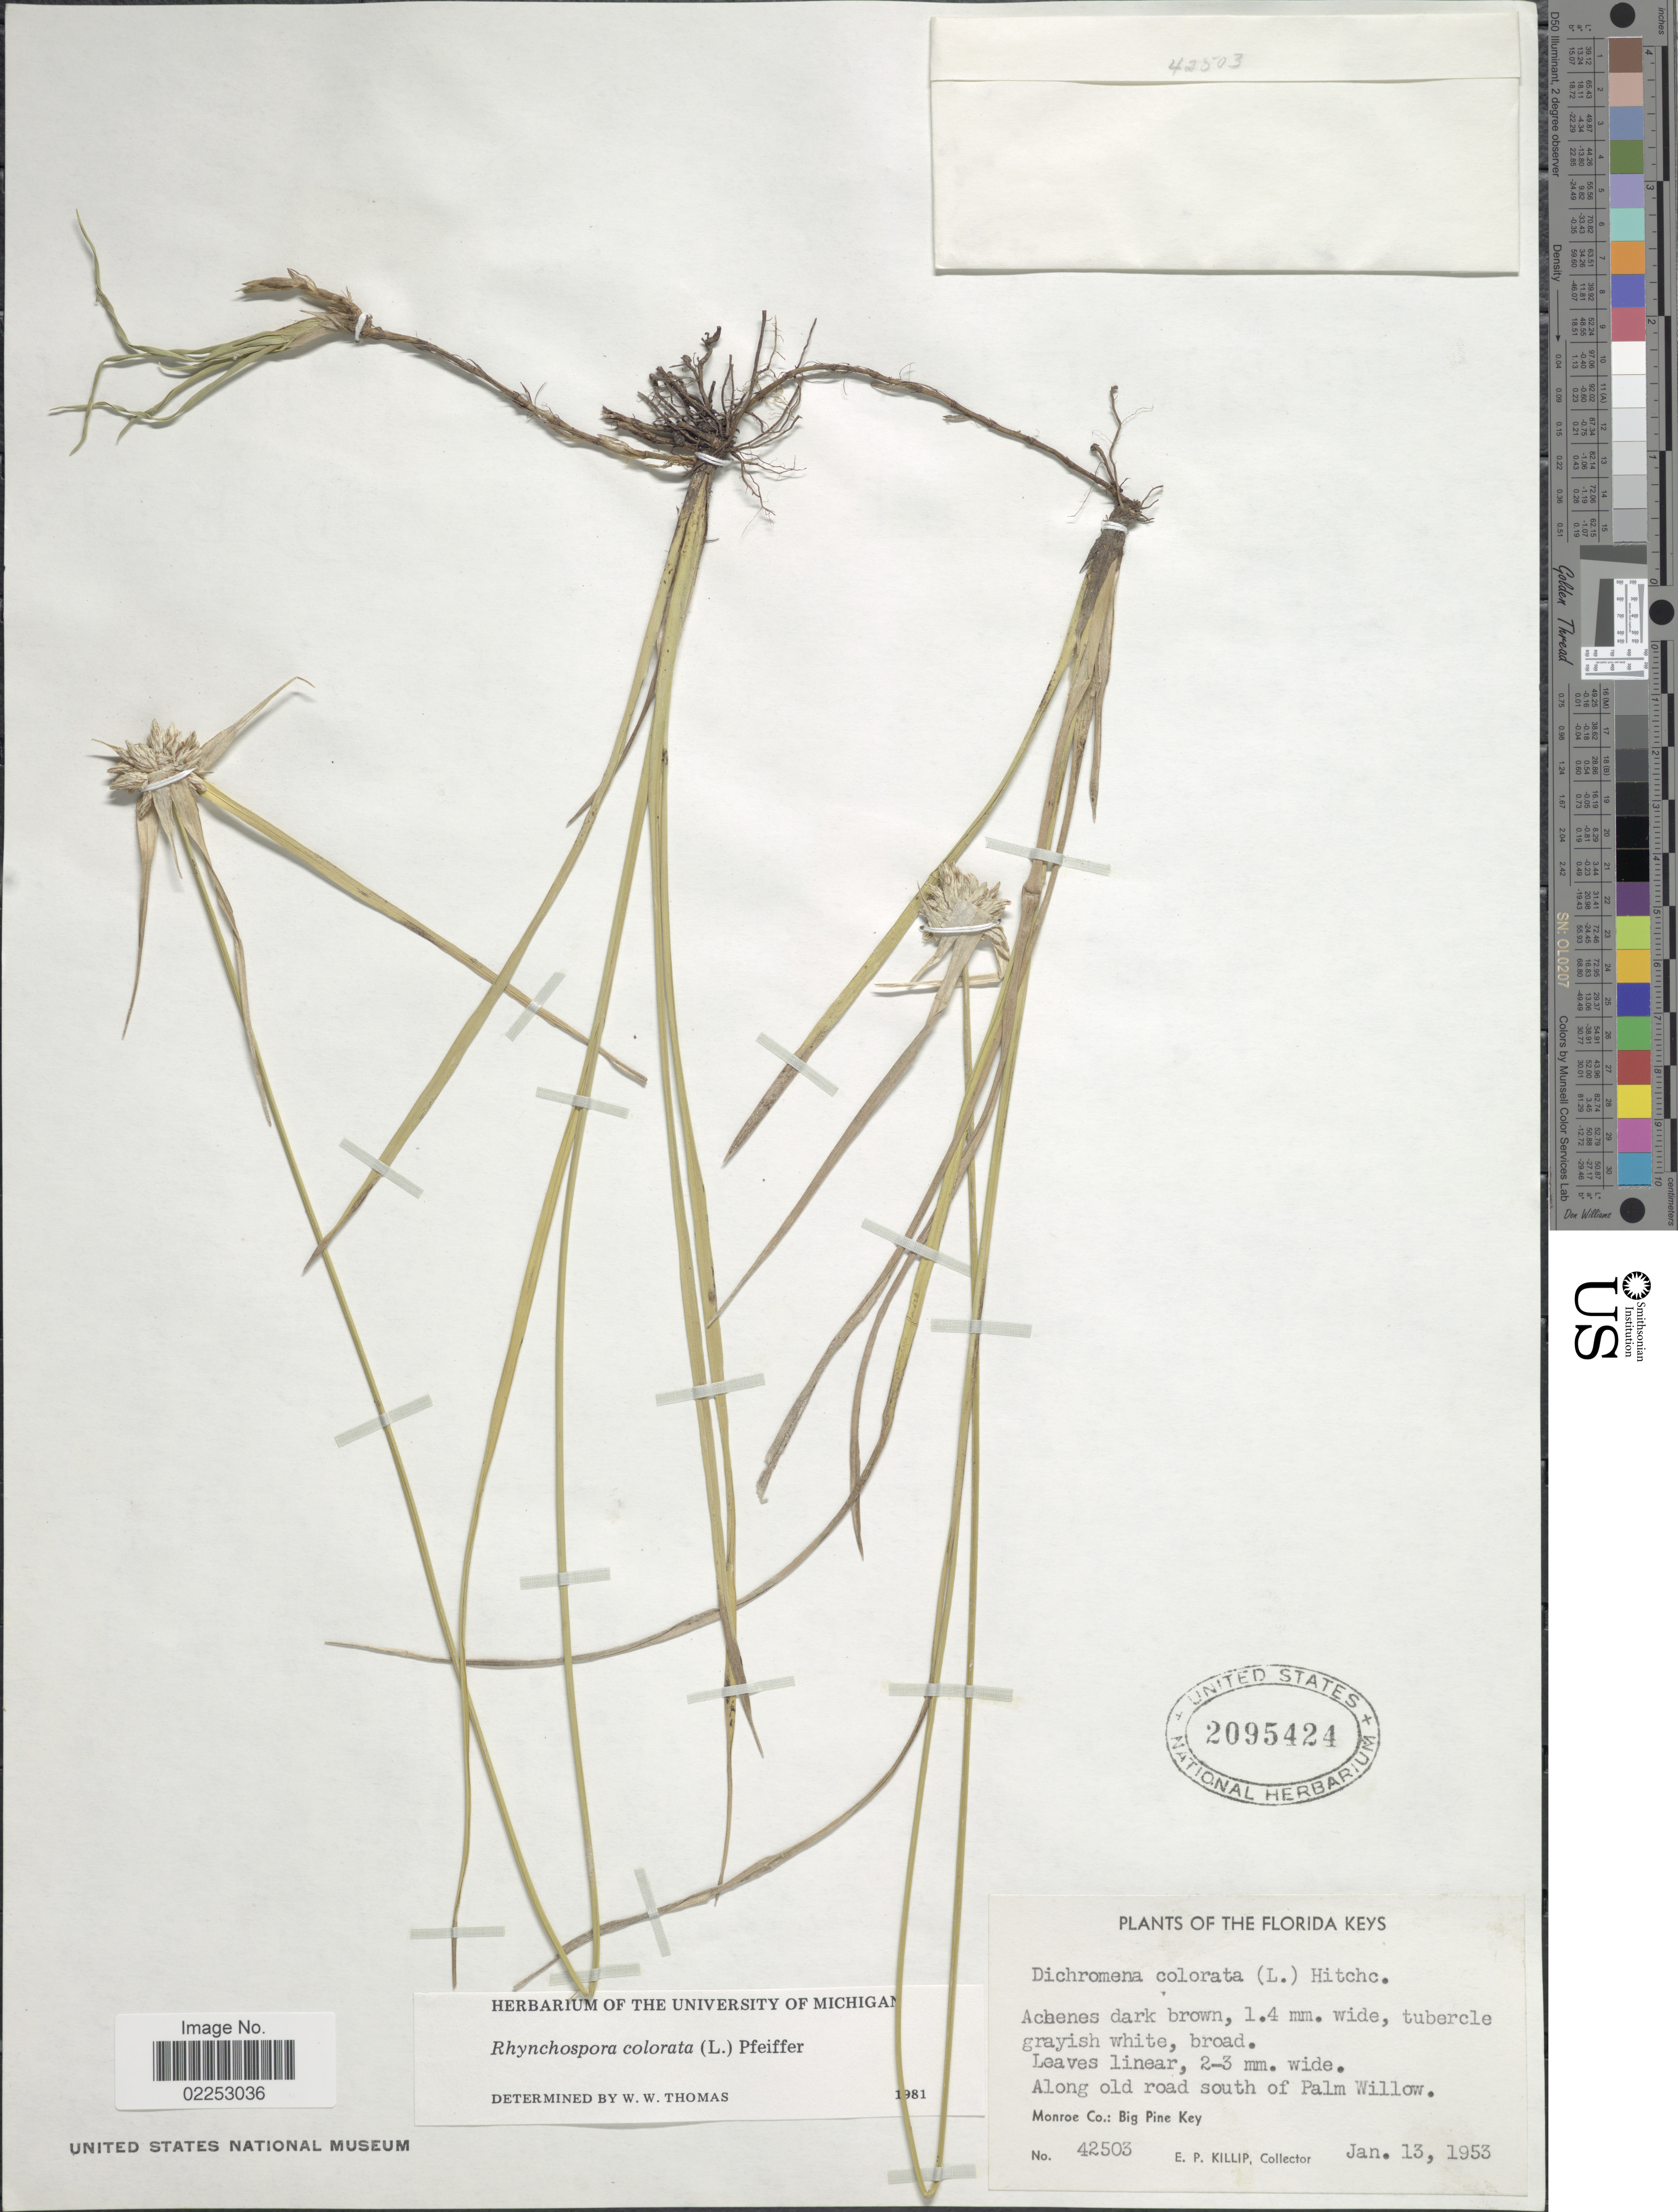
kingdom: Plantae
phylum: Tracheophyta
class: Liliopsida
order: Poales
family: Cyperaceae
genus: Rhynchospora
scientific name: Rhynchospora colorata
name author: (L.) H. Pfeiff.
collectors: E. P. Killip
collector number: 42503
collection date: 1953-01-13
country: United States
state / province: Florida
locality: Florida Keys.Along old road south of Palm Willow. Monroe Co.: Big Pine Key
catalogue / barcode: US 2095424